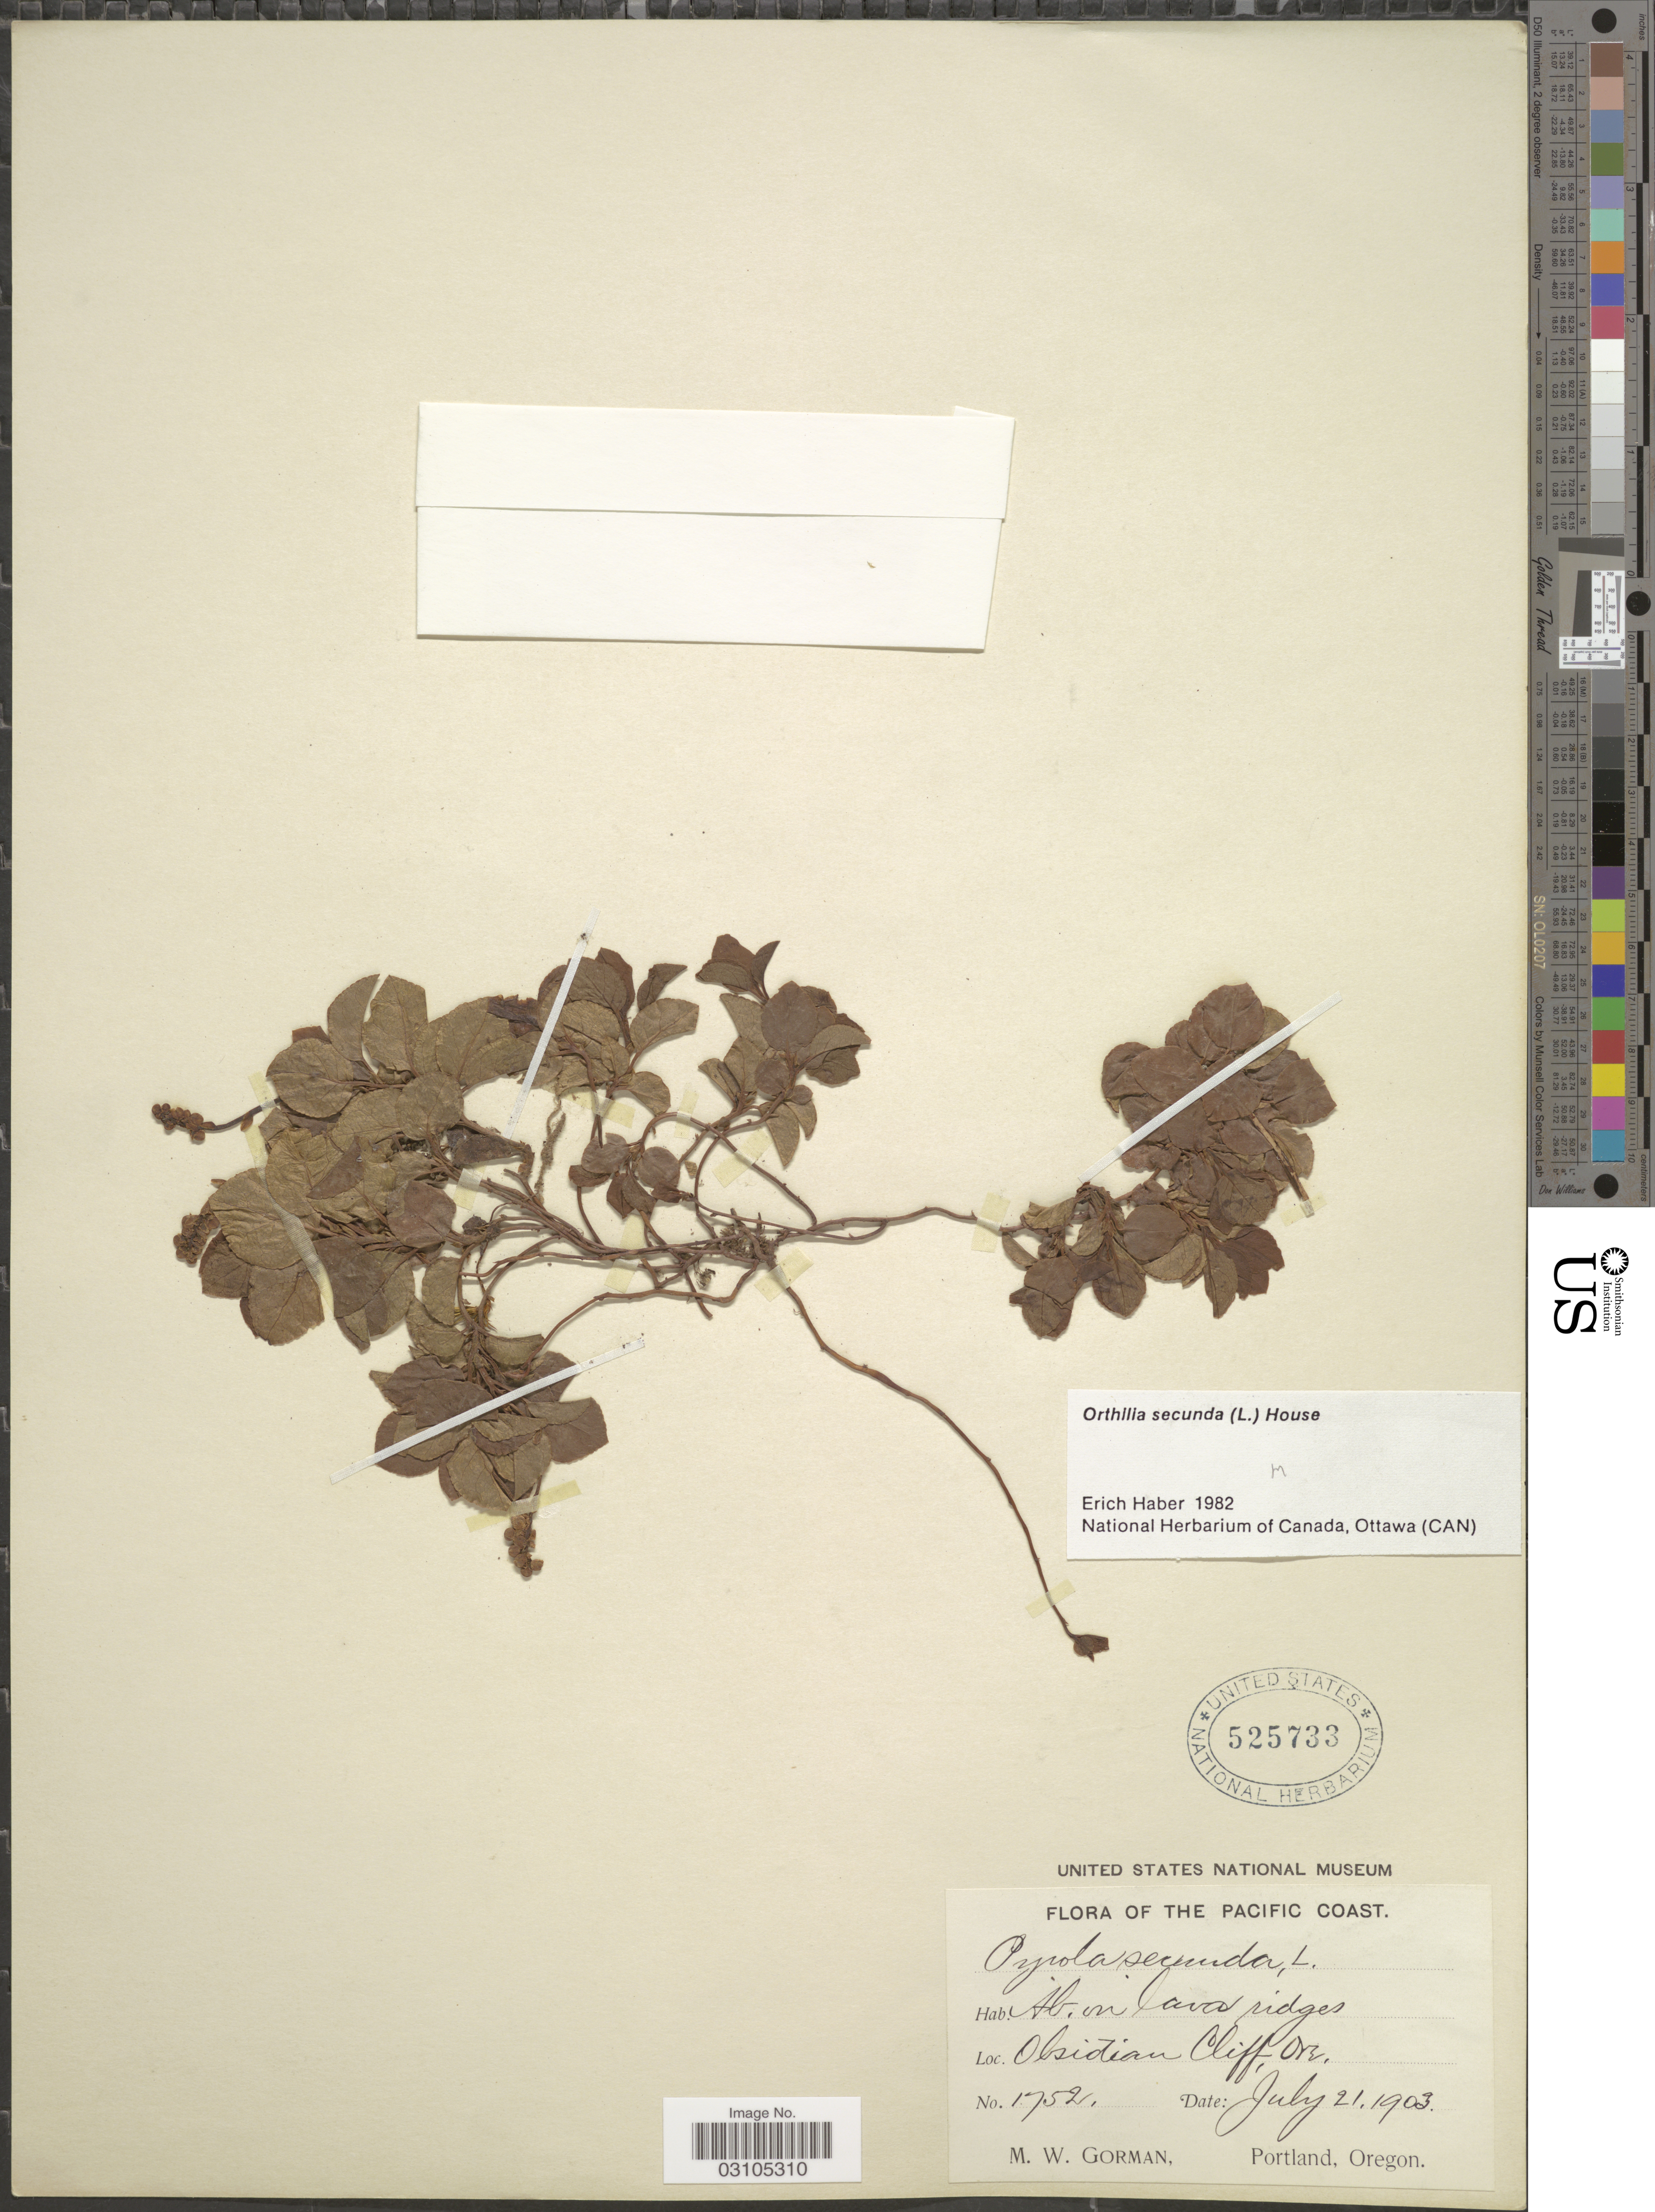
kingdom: Plantae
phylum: Tracheophyta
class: Magnoliopsida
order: Ericales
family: Ericaceae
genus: Orthilia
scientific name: Orthilia secunda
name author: (L.) House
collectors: M. W. Gorman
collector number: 1752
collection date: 1903-07-21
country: United States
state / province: Oregon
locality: Pacific Coast, Obsidian Cliff.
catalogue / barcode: US 525733